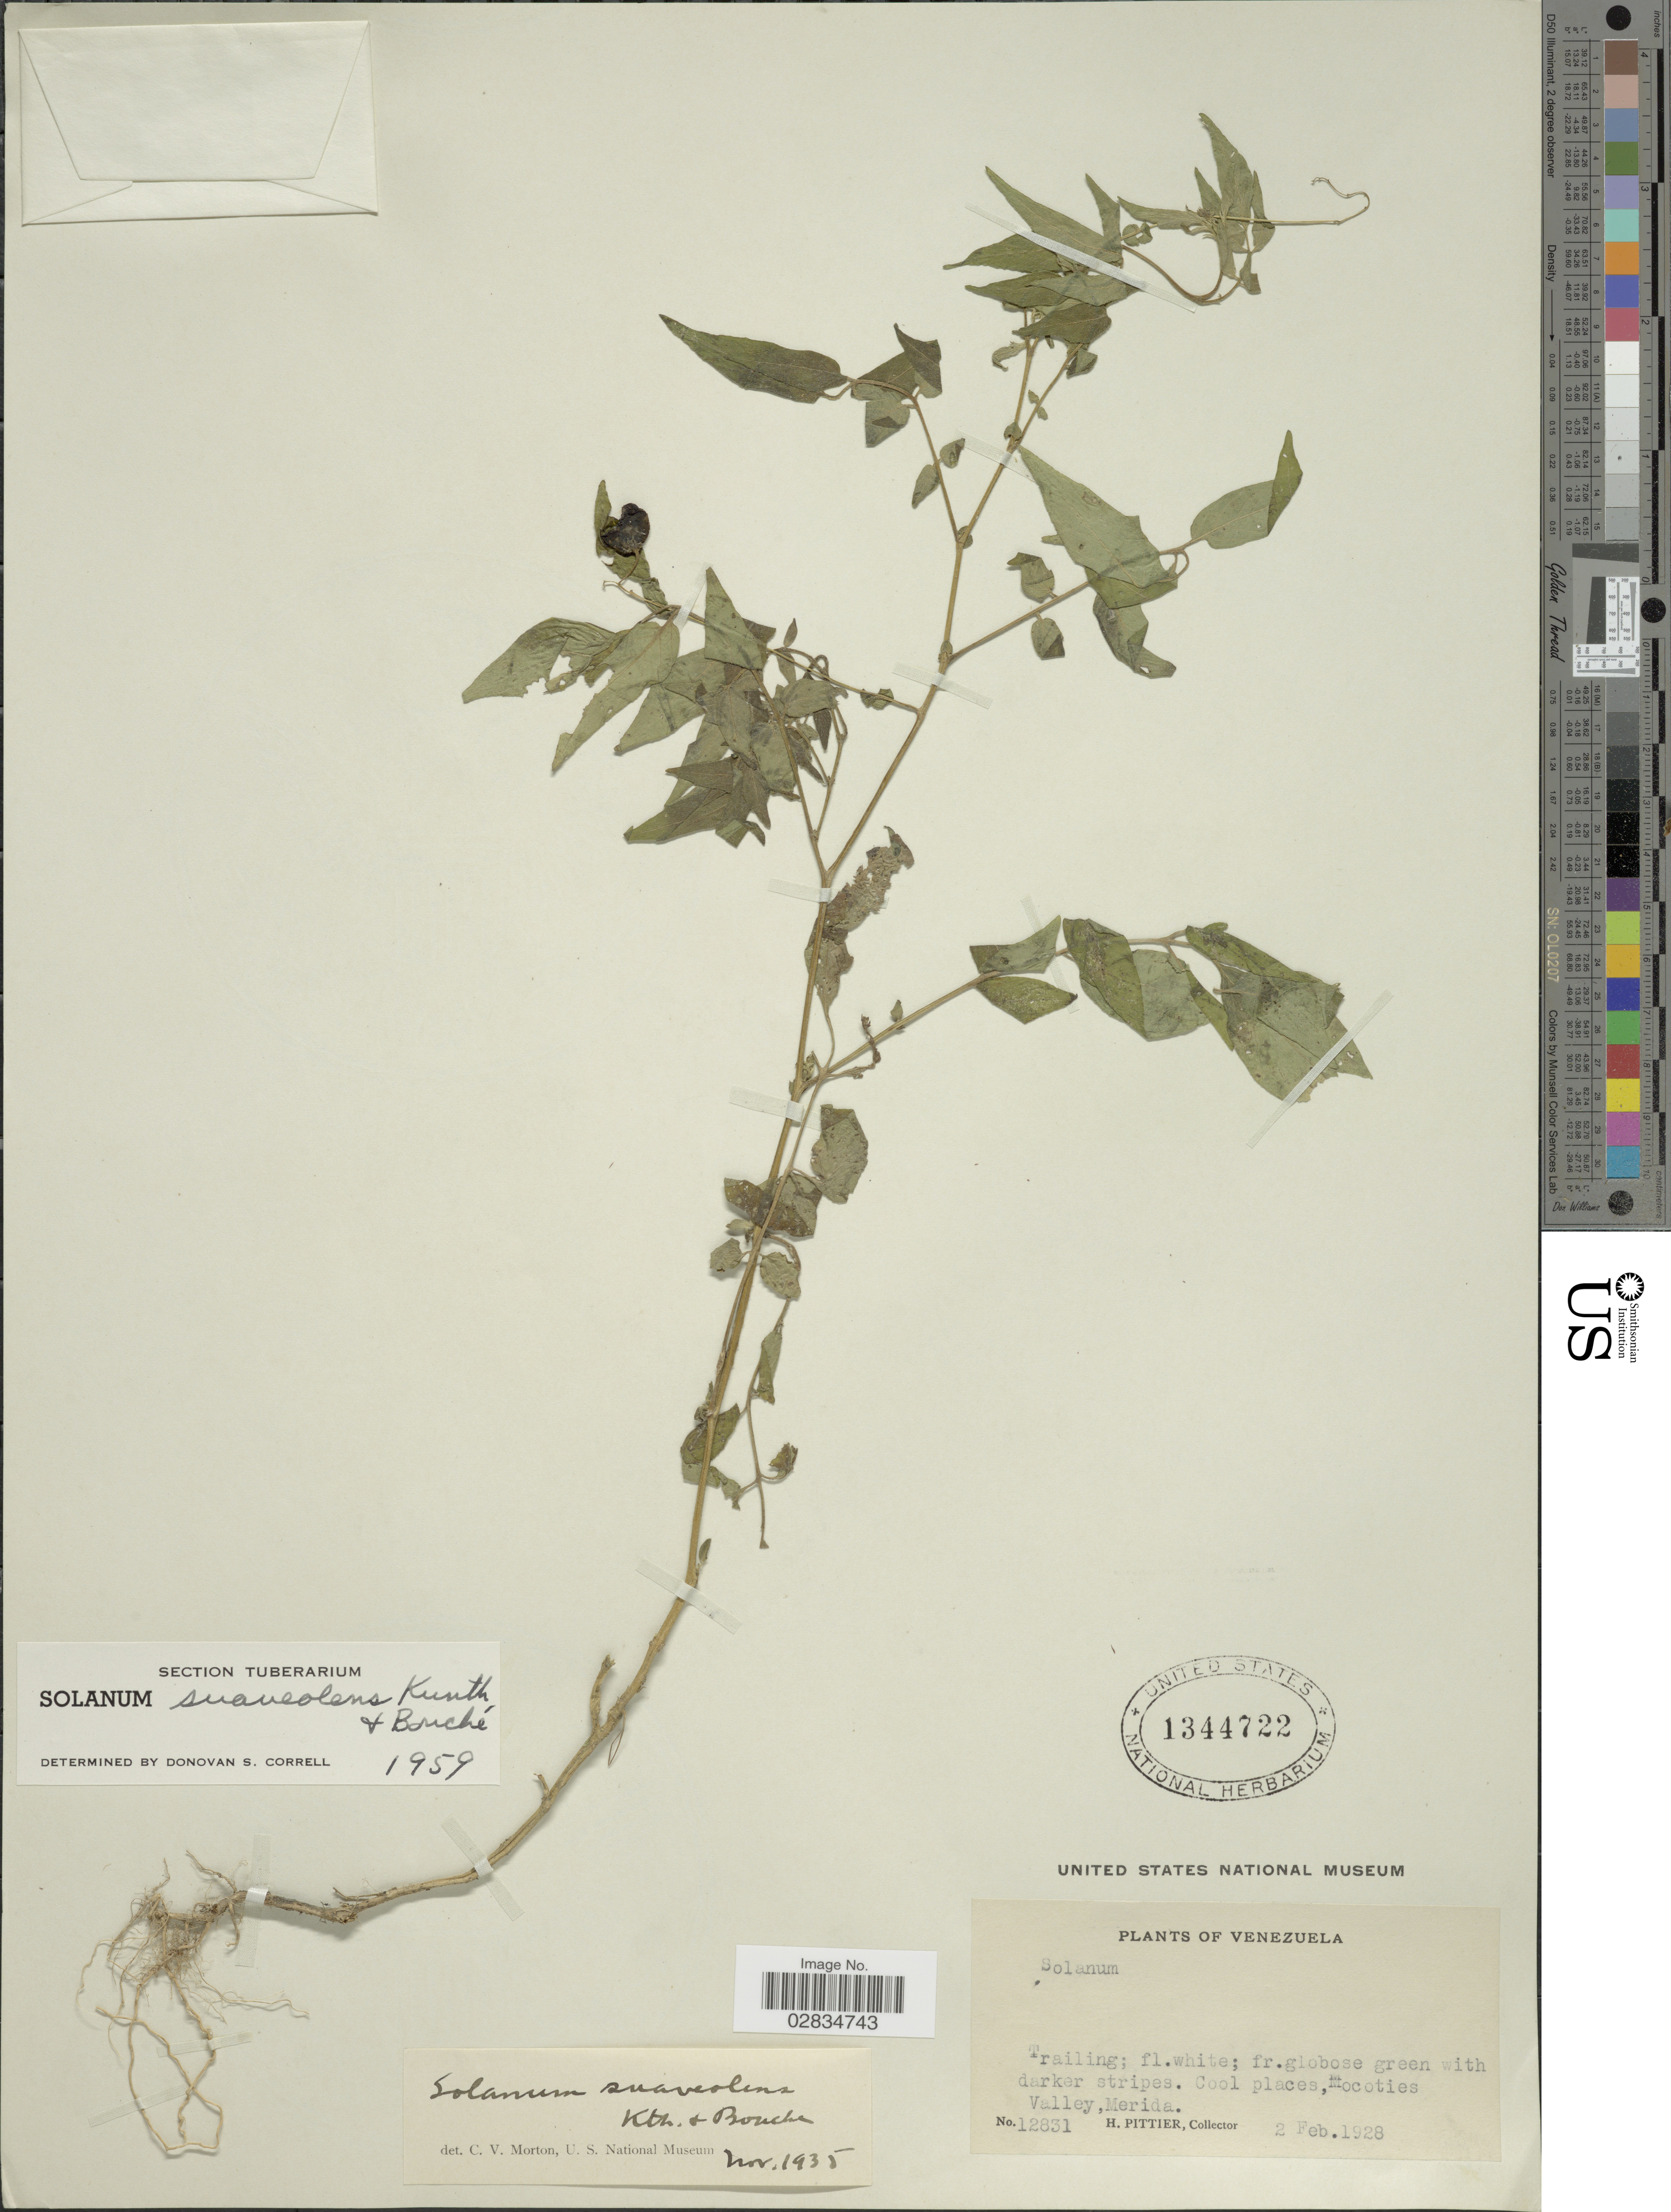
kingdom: Plantae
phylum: Tracheophyta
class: Magnoliopsida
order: Solanales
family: Solanaceae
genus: Solanum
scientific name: Solanum suaveolens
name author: Kunth & C.D. Bouché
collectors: H. F. Pittier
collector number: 12831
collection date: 1928-02-02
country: Venezuela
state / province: Mérida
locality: Mocoties Valley.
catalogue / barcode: US 1344722